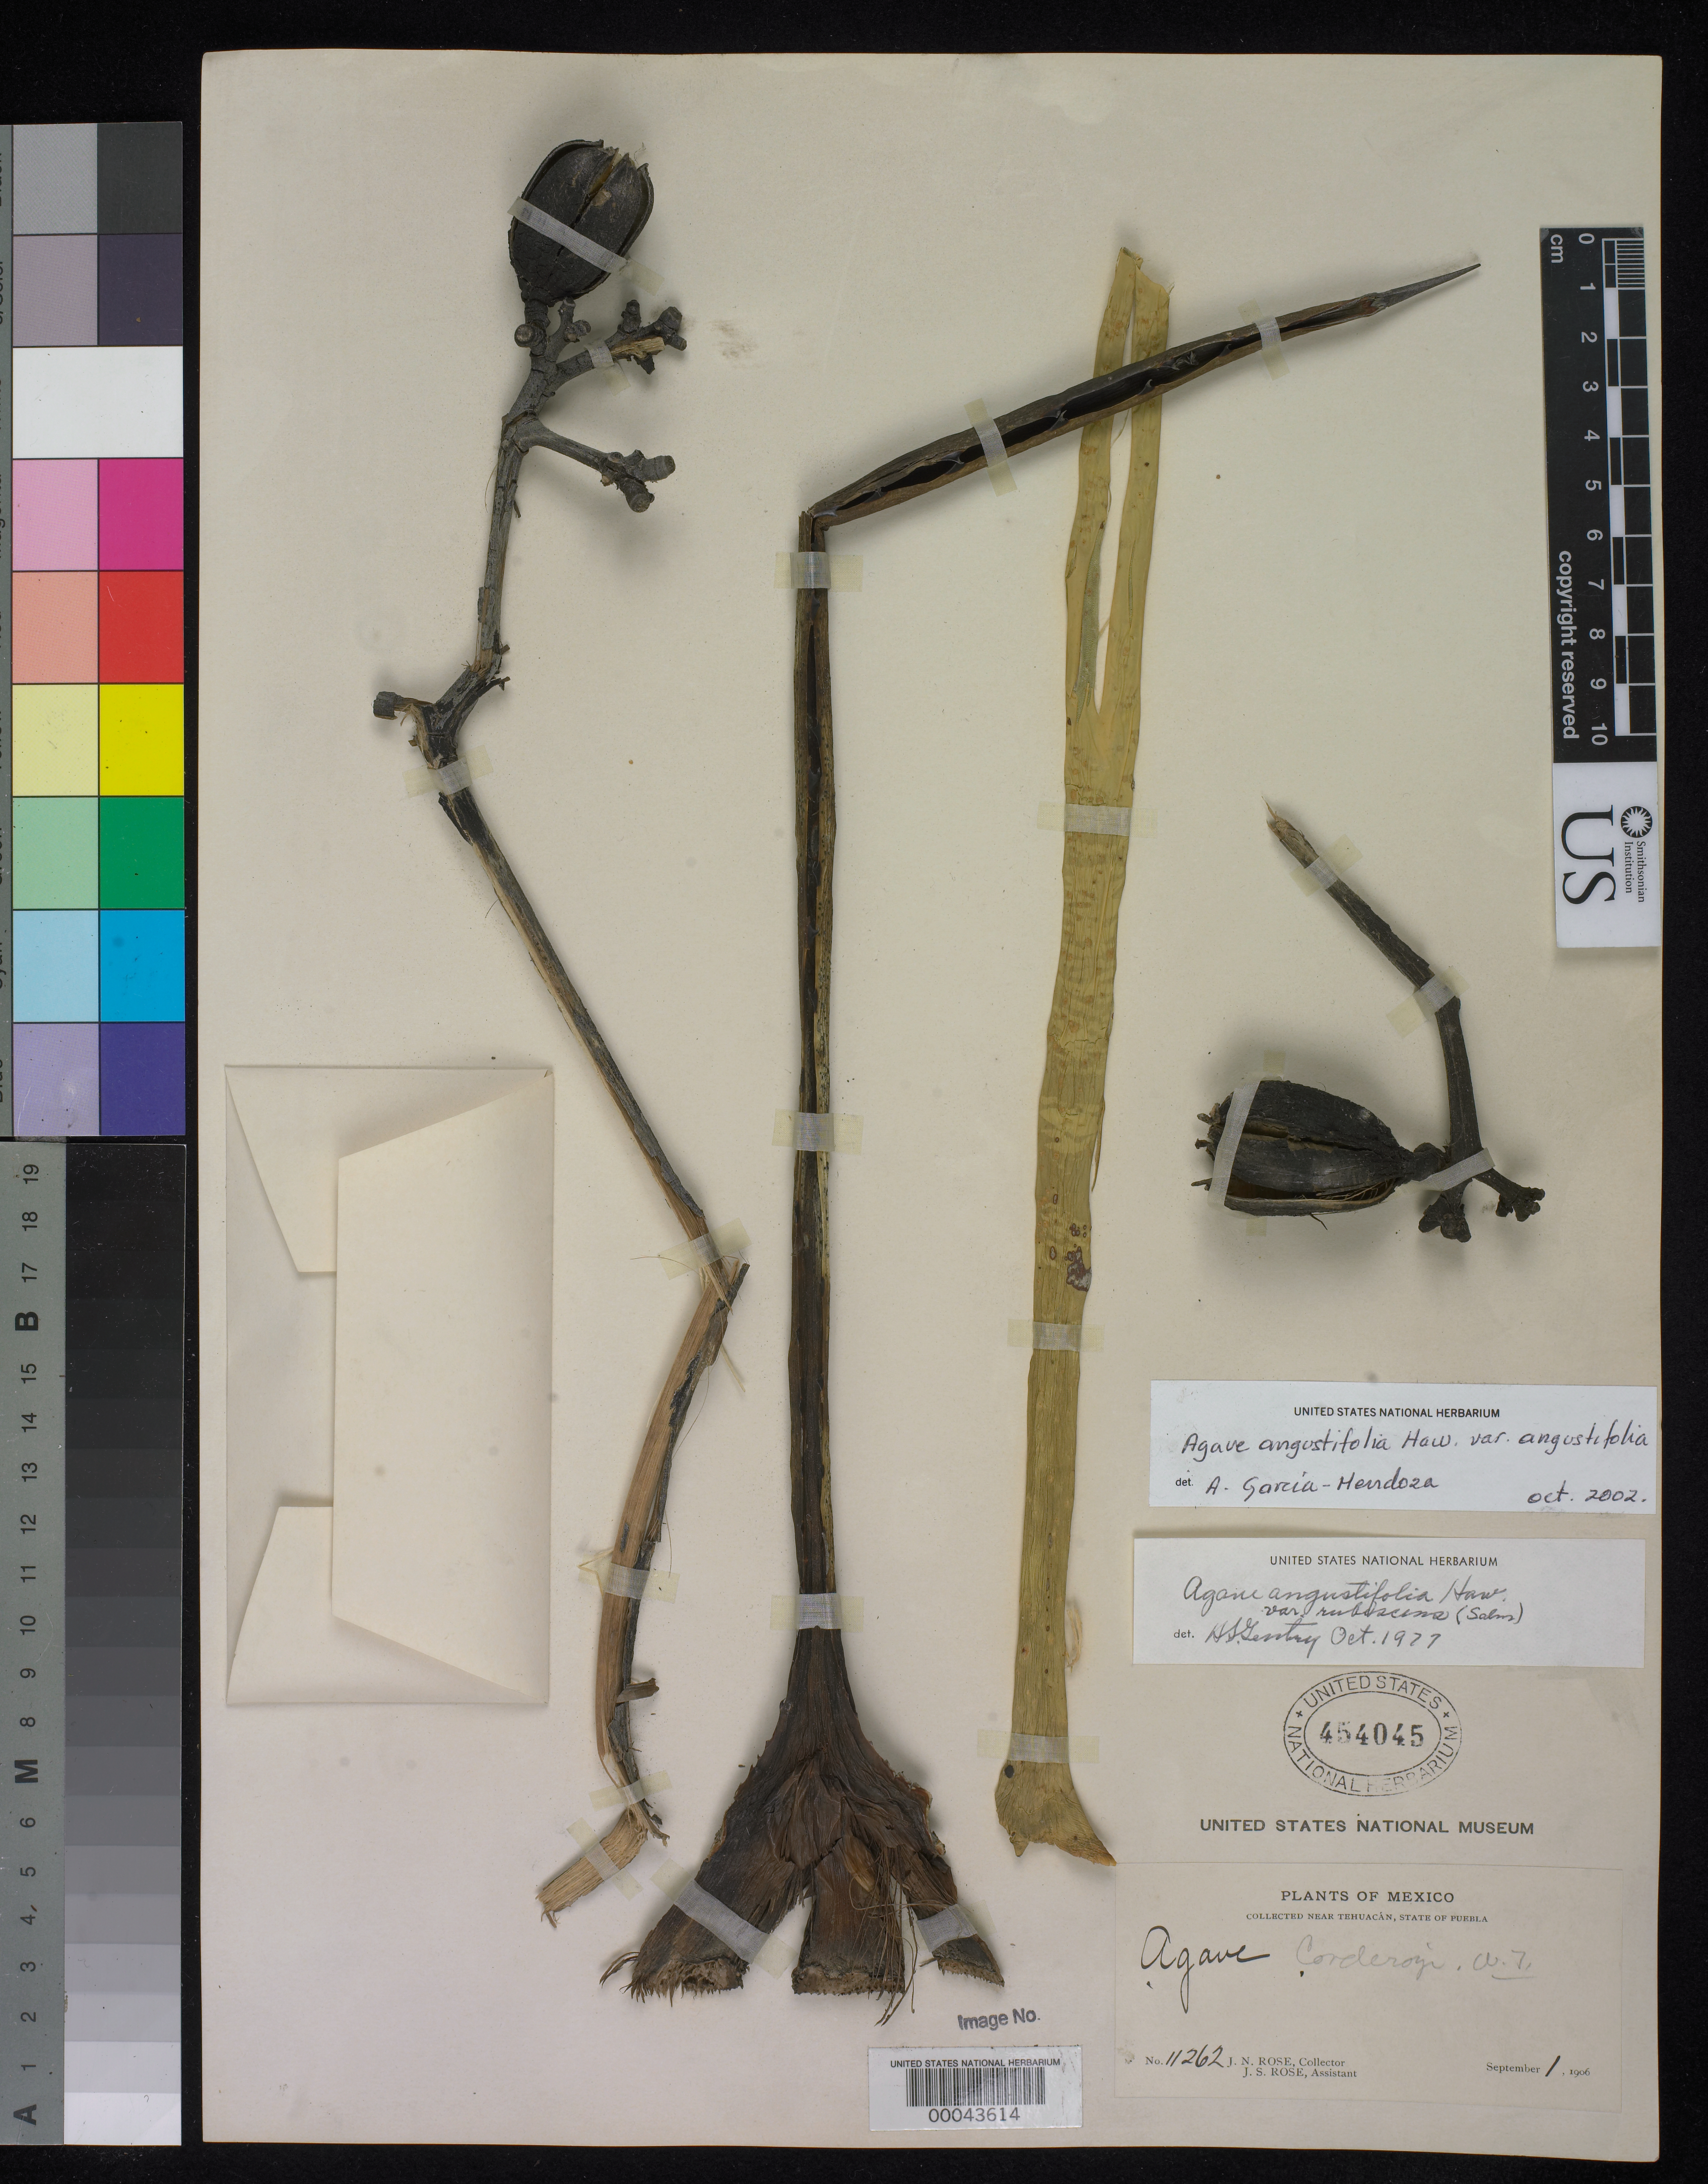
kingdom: Plantae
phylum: Tracheophyta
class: Liliopsida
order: Asparagales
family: Asparagaceae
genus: Agave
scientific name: Agave angustifolia var. angustifolia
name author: Haw.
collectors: J. N. Rose & J. S. Rose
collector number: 11262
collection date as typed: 01 Sep 1906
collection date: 1906-09-01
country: Mexico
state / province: Puebla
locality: Near Tehuacan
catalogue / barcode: US 454045